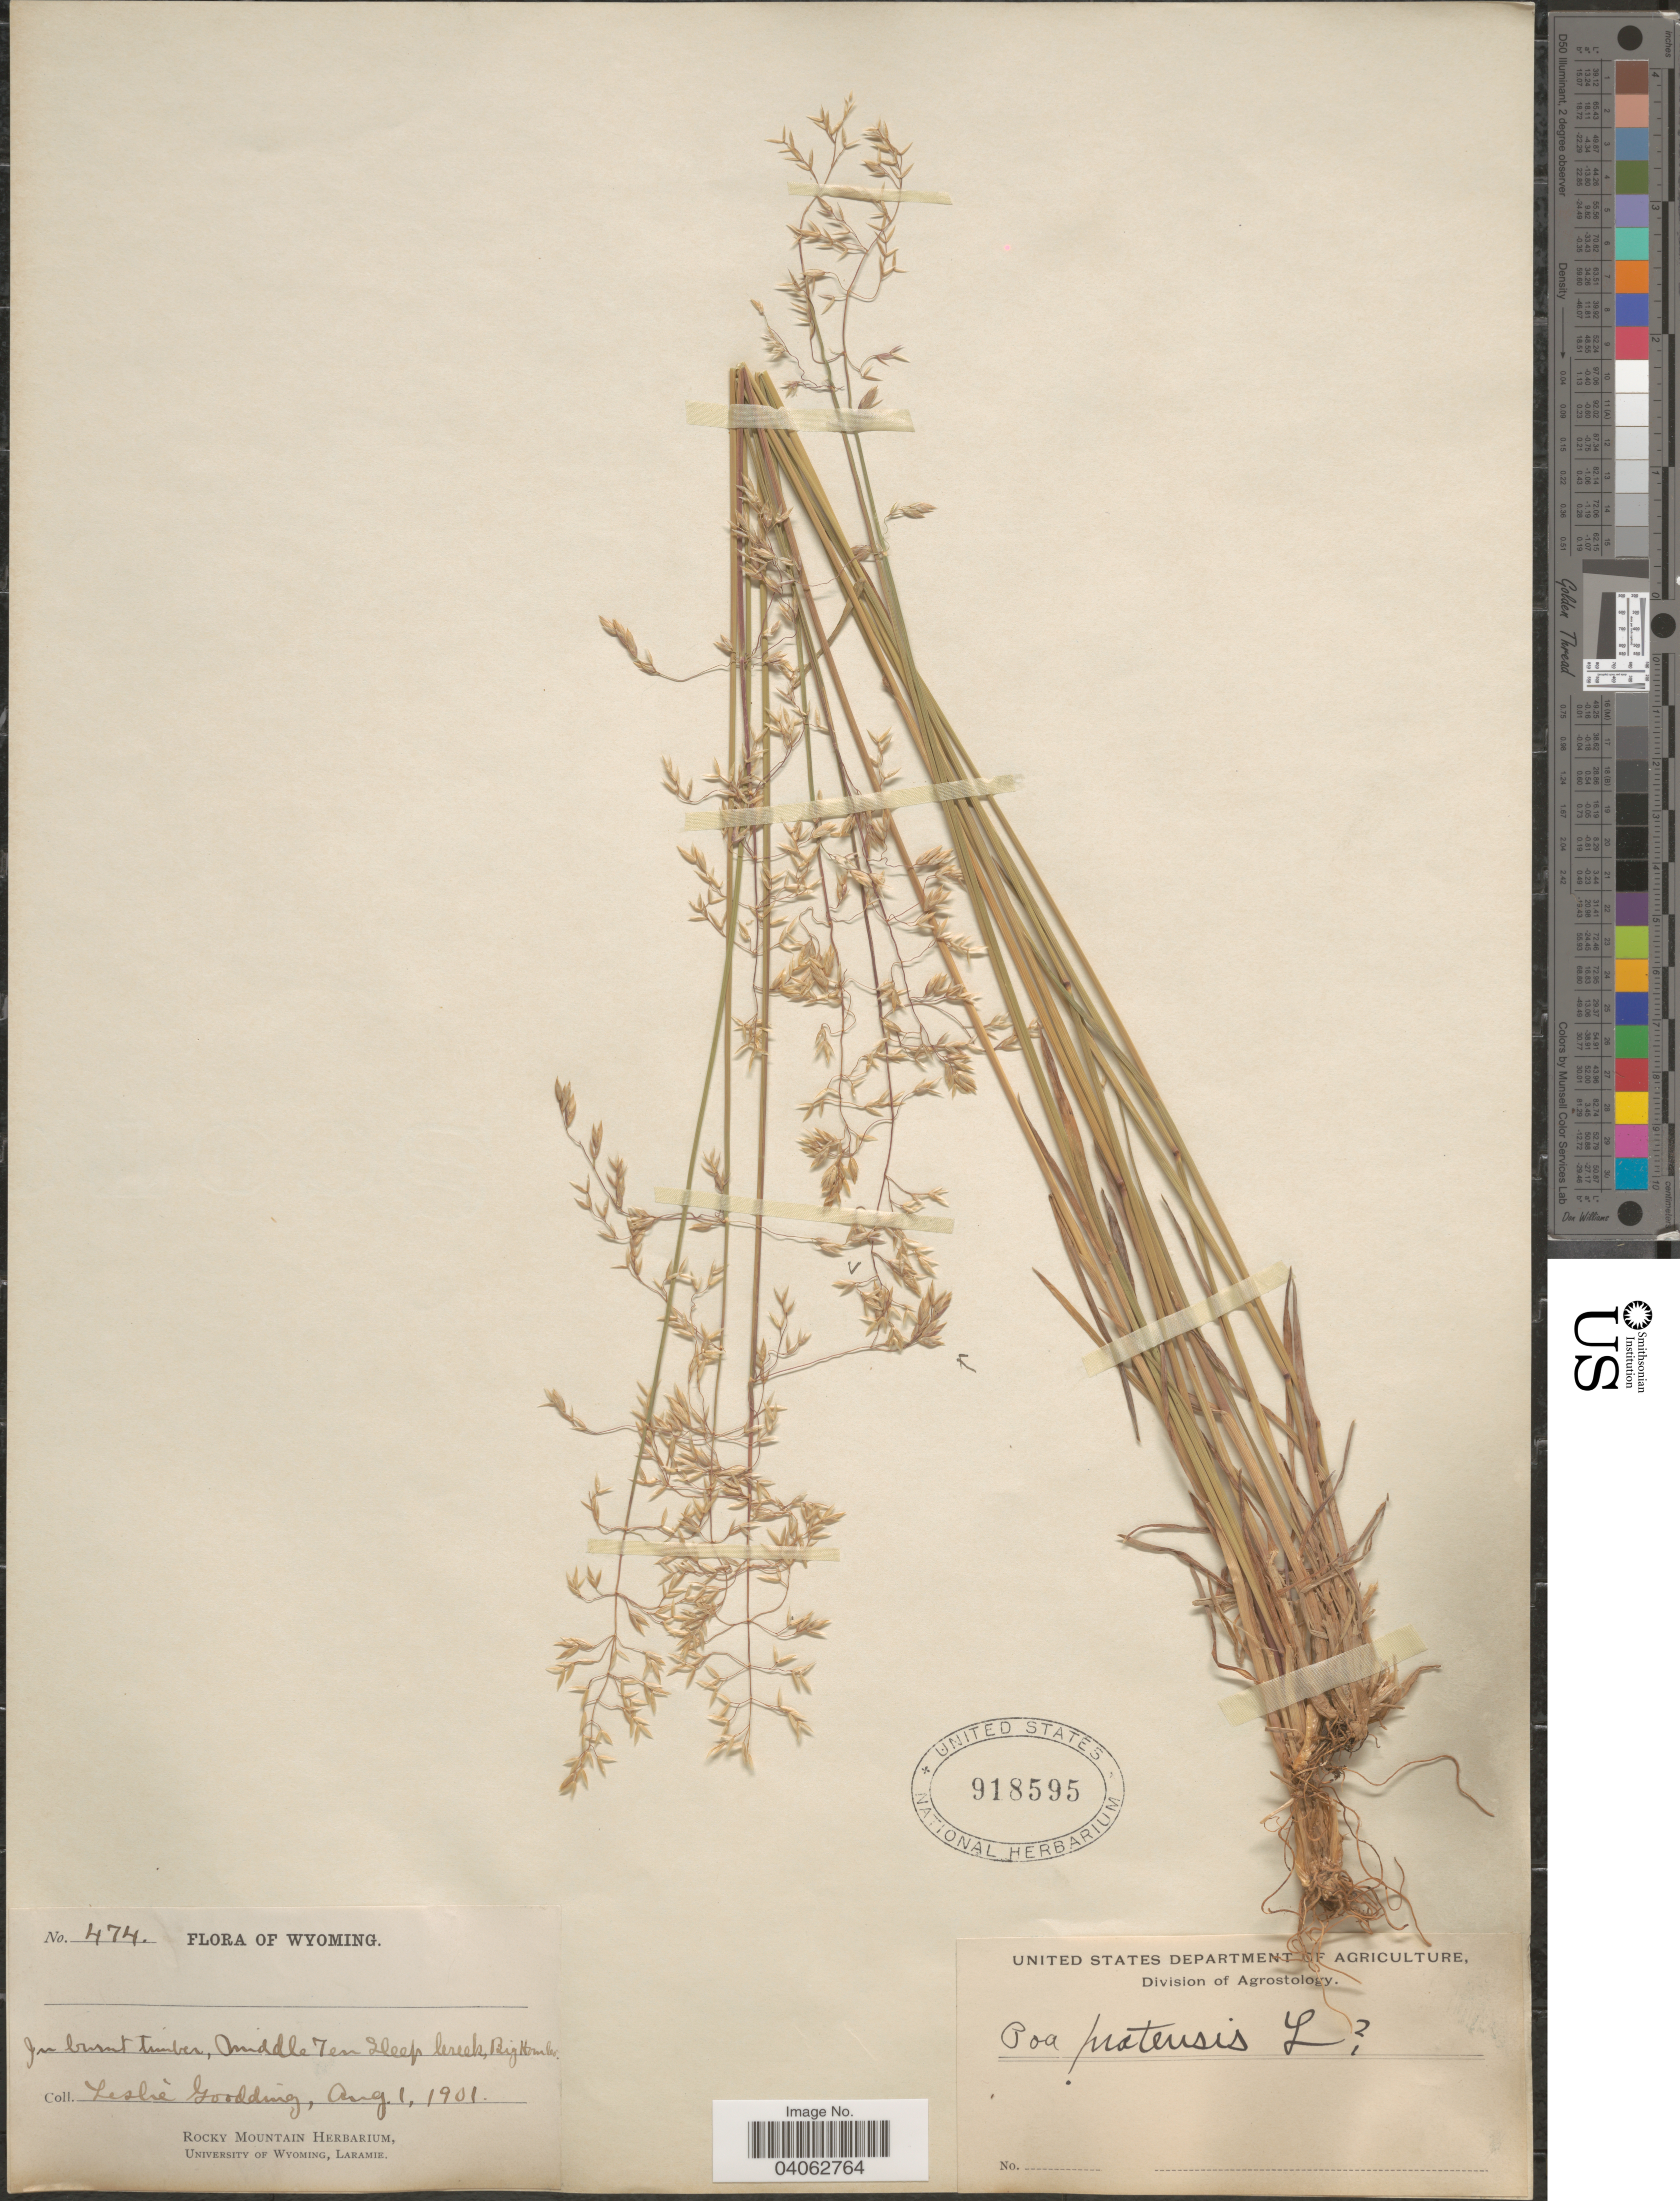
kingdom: Plantae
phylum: Tracheophyta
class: Liliopsida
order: Poales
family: Poaceae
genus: Poa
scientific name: Poa pratensis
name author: L.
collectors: L. N. Goodding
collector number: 474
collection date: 1901-08-01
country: United States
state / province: Wyoming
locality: In burnt timber, Middle Ten Sleep Creek, Big Horn Co.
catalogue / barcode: US 918595